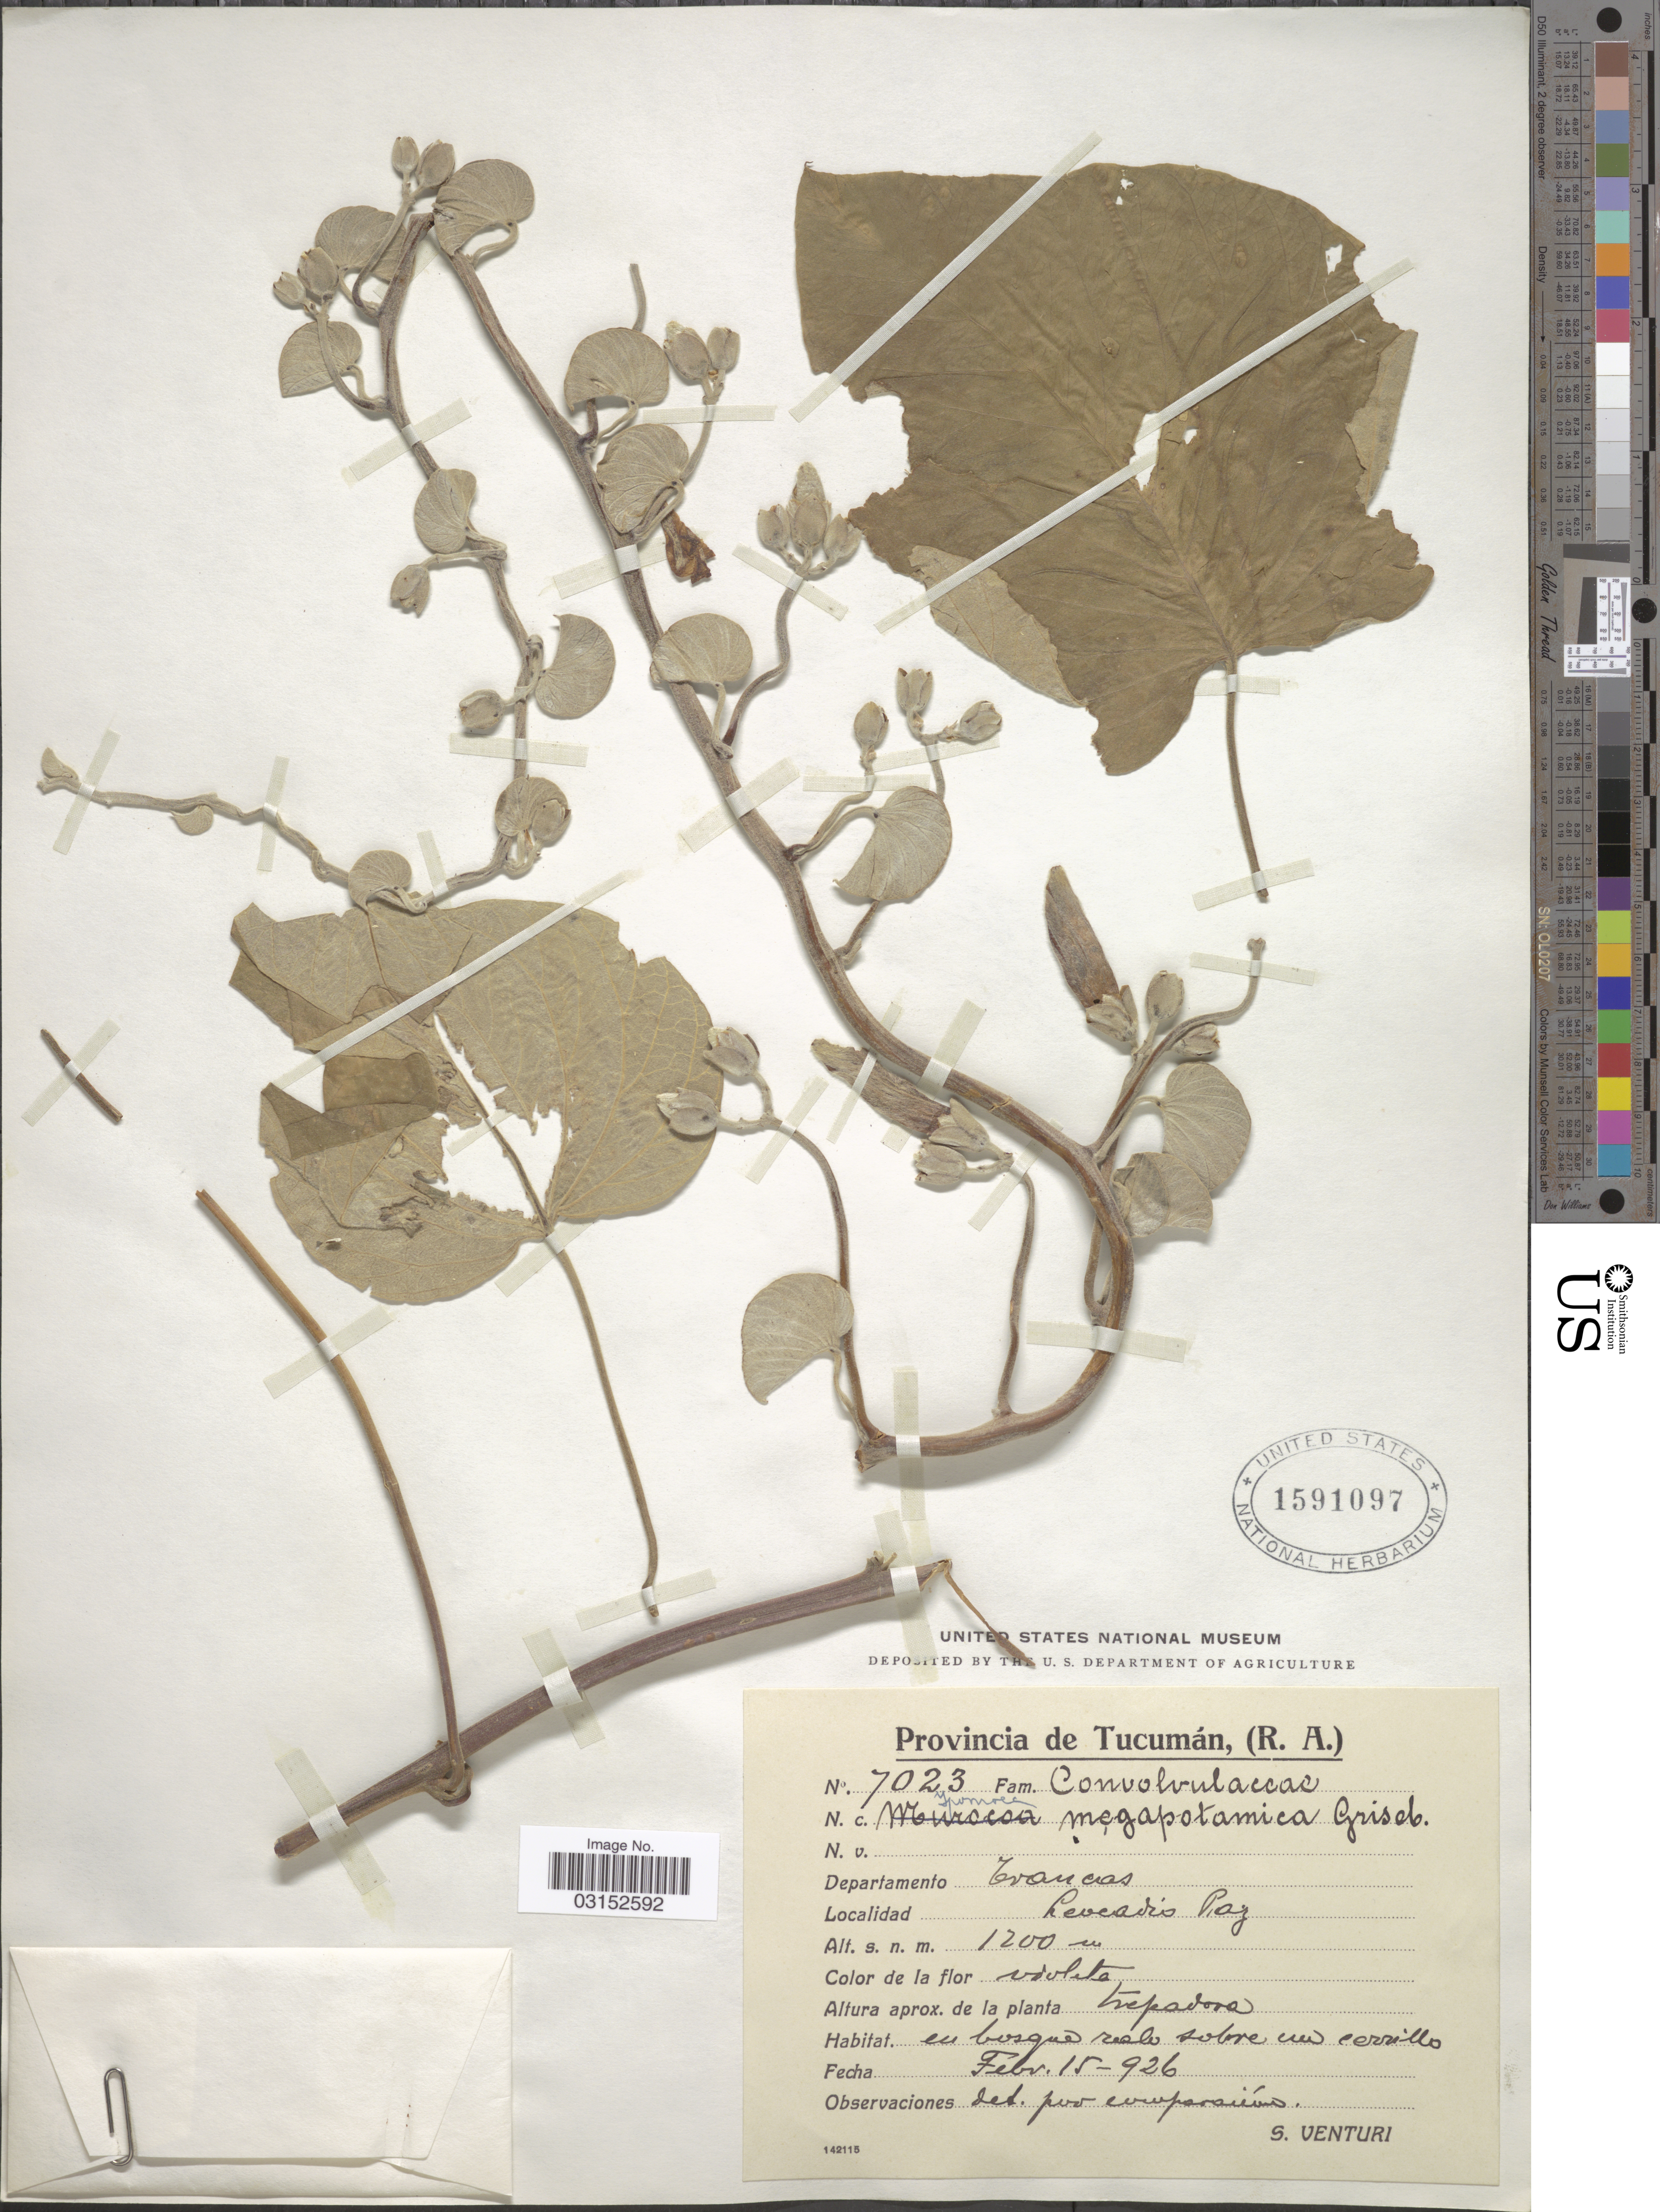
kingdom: Plantae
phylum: Tracheophyta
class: Magnoliopsida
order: Solanales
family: Convolvulaceae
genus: Ipomoea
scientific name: Ipomoea hieronymi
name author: (Kuntze) O'Donell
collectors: S. Venturi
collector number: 7023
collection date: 1926-02-15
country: Argentina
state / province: Tucuman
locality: Departamento Trancas, Leocadio Paz.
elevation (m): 1200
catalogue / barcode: US 1591097